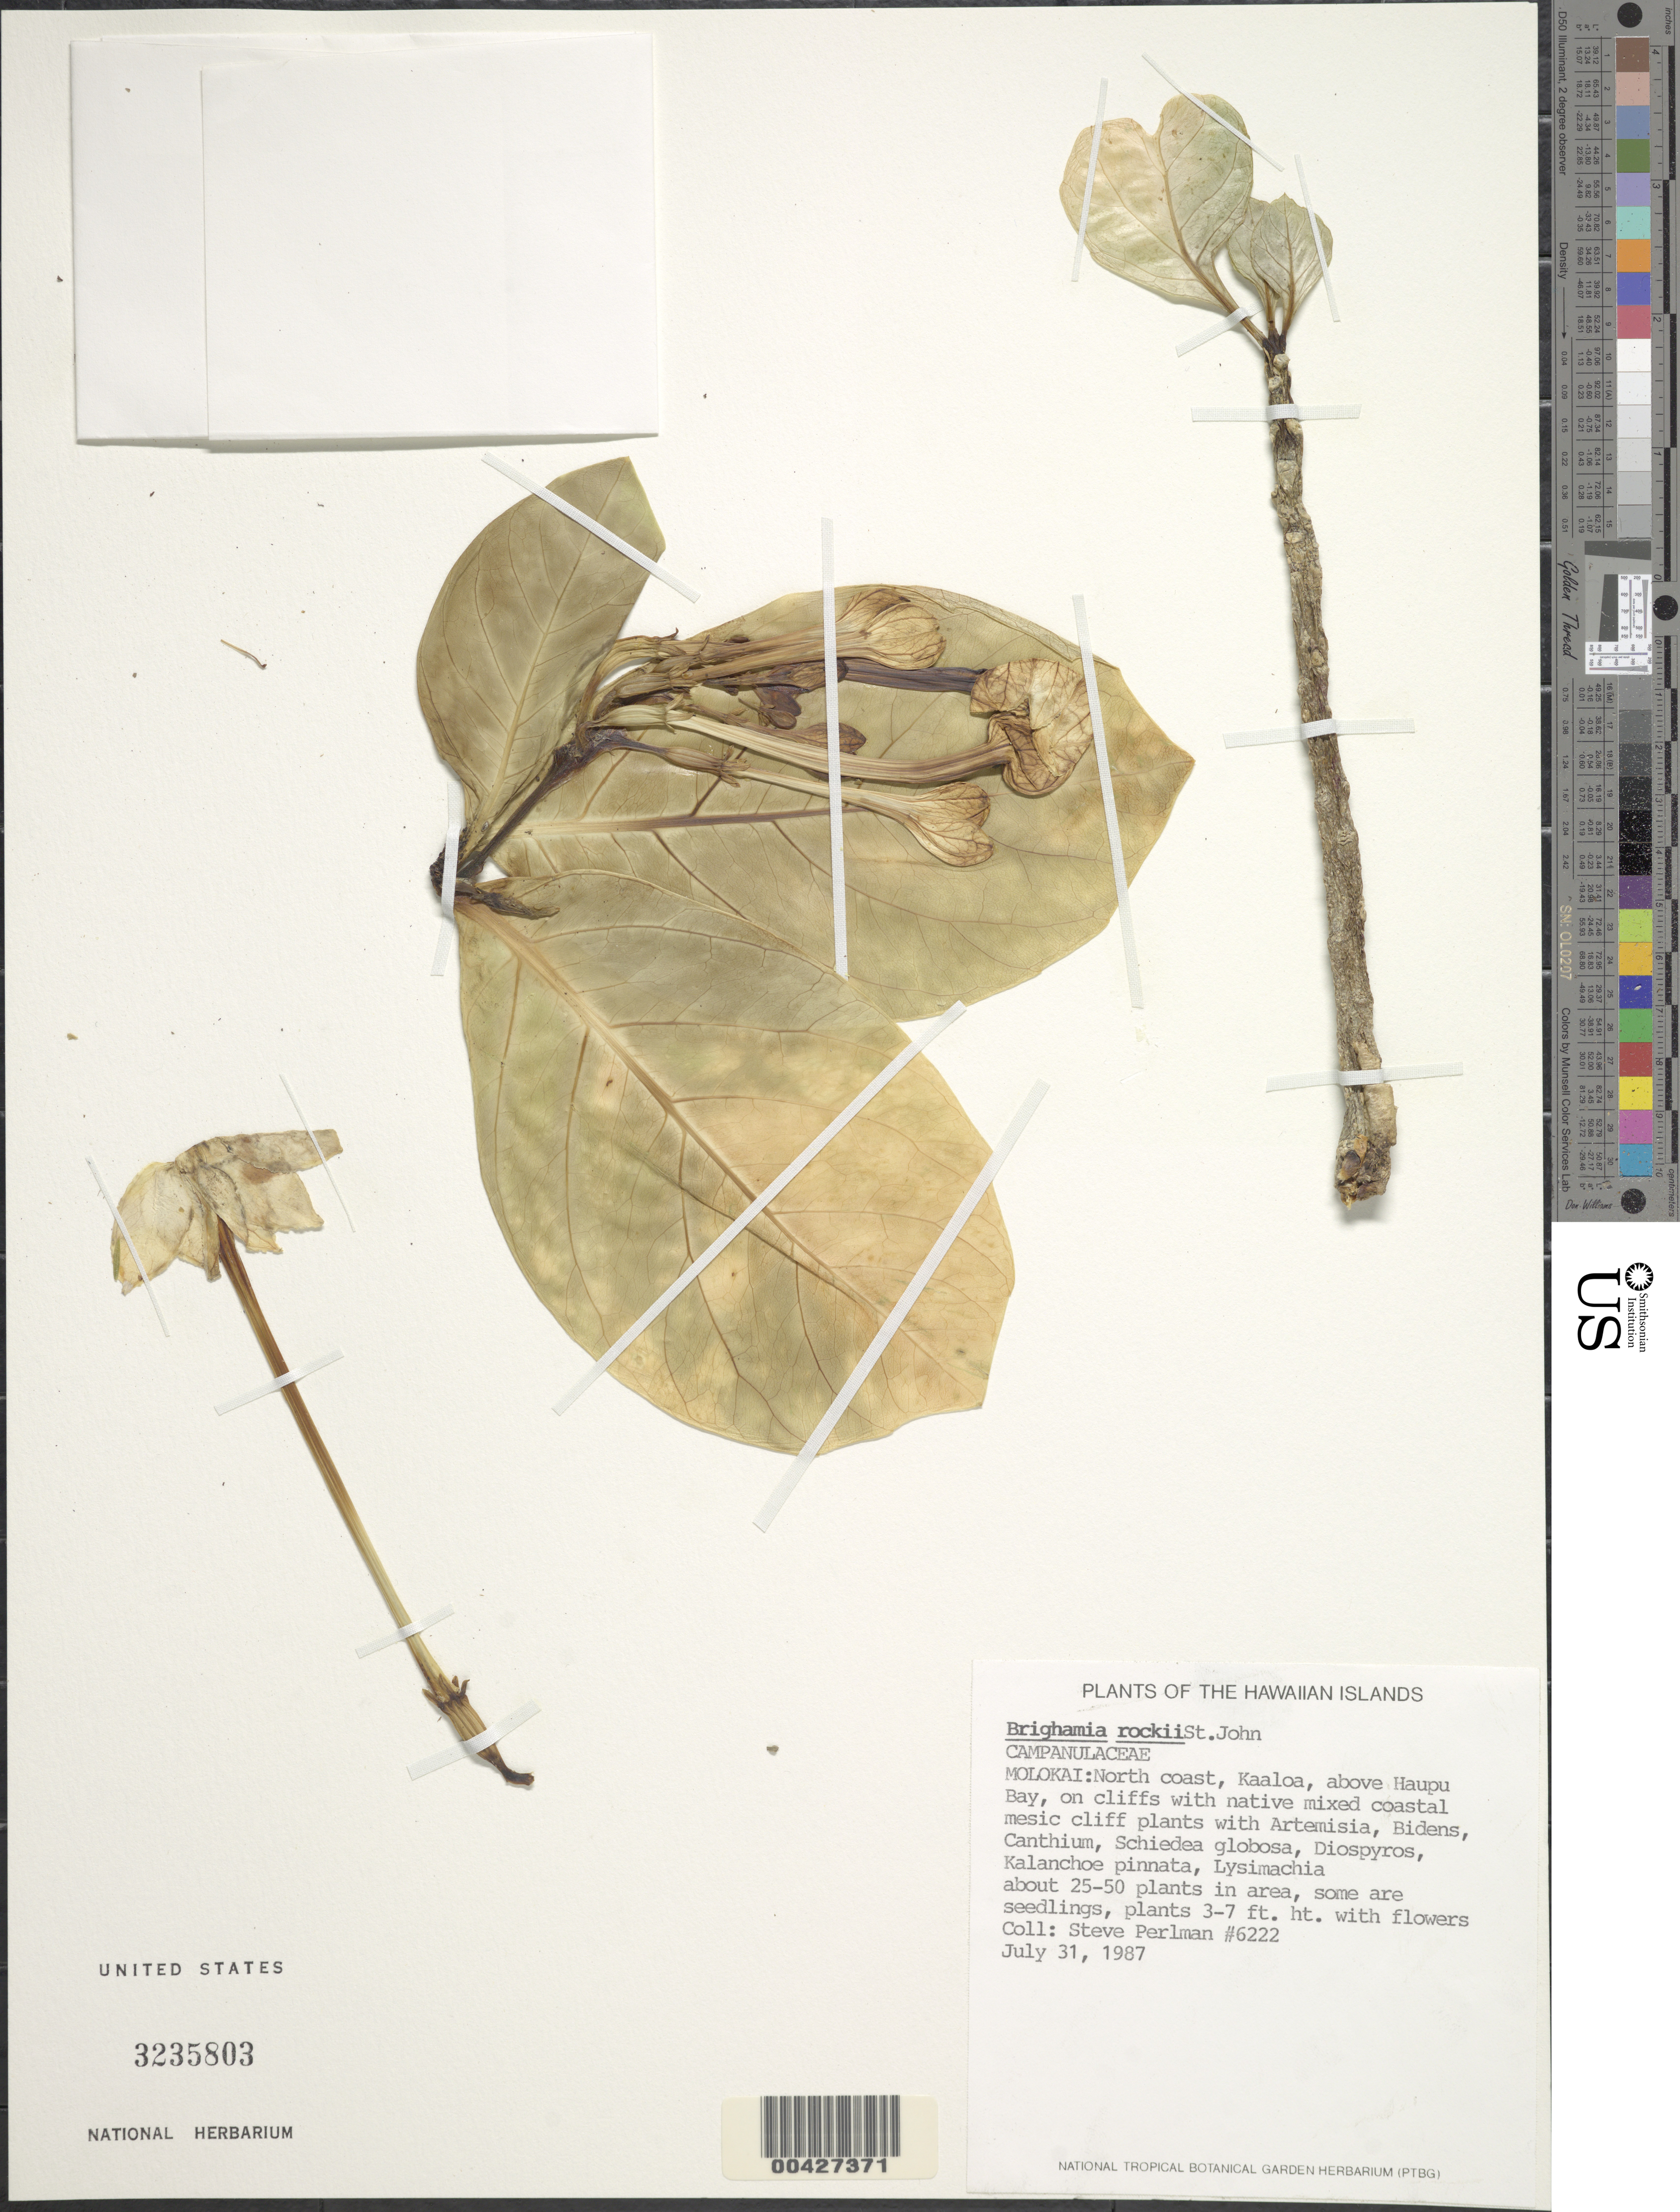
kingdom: Plantae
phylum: Tracheophyta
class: Magnoliopsida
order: Asterales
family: Campanulaceae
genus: Brighamia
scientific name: Brighamia rockii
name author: H. St. John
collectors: S. P. Perlman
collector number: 6222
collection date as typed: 31 Jul 1987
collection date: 1987-07-31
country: United States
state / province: Hawaii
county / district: Maui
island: Moloka'i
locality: North coast, Kaaloa, above Haupu Bay, on cliffs.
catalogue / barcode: US 3235803